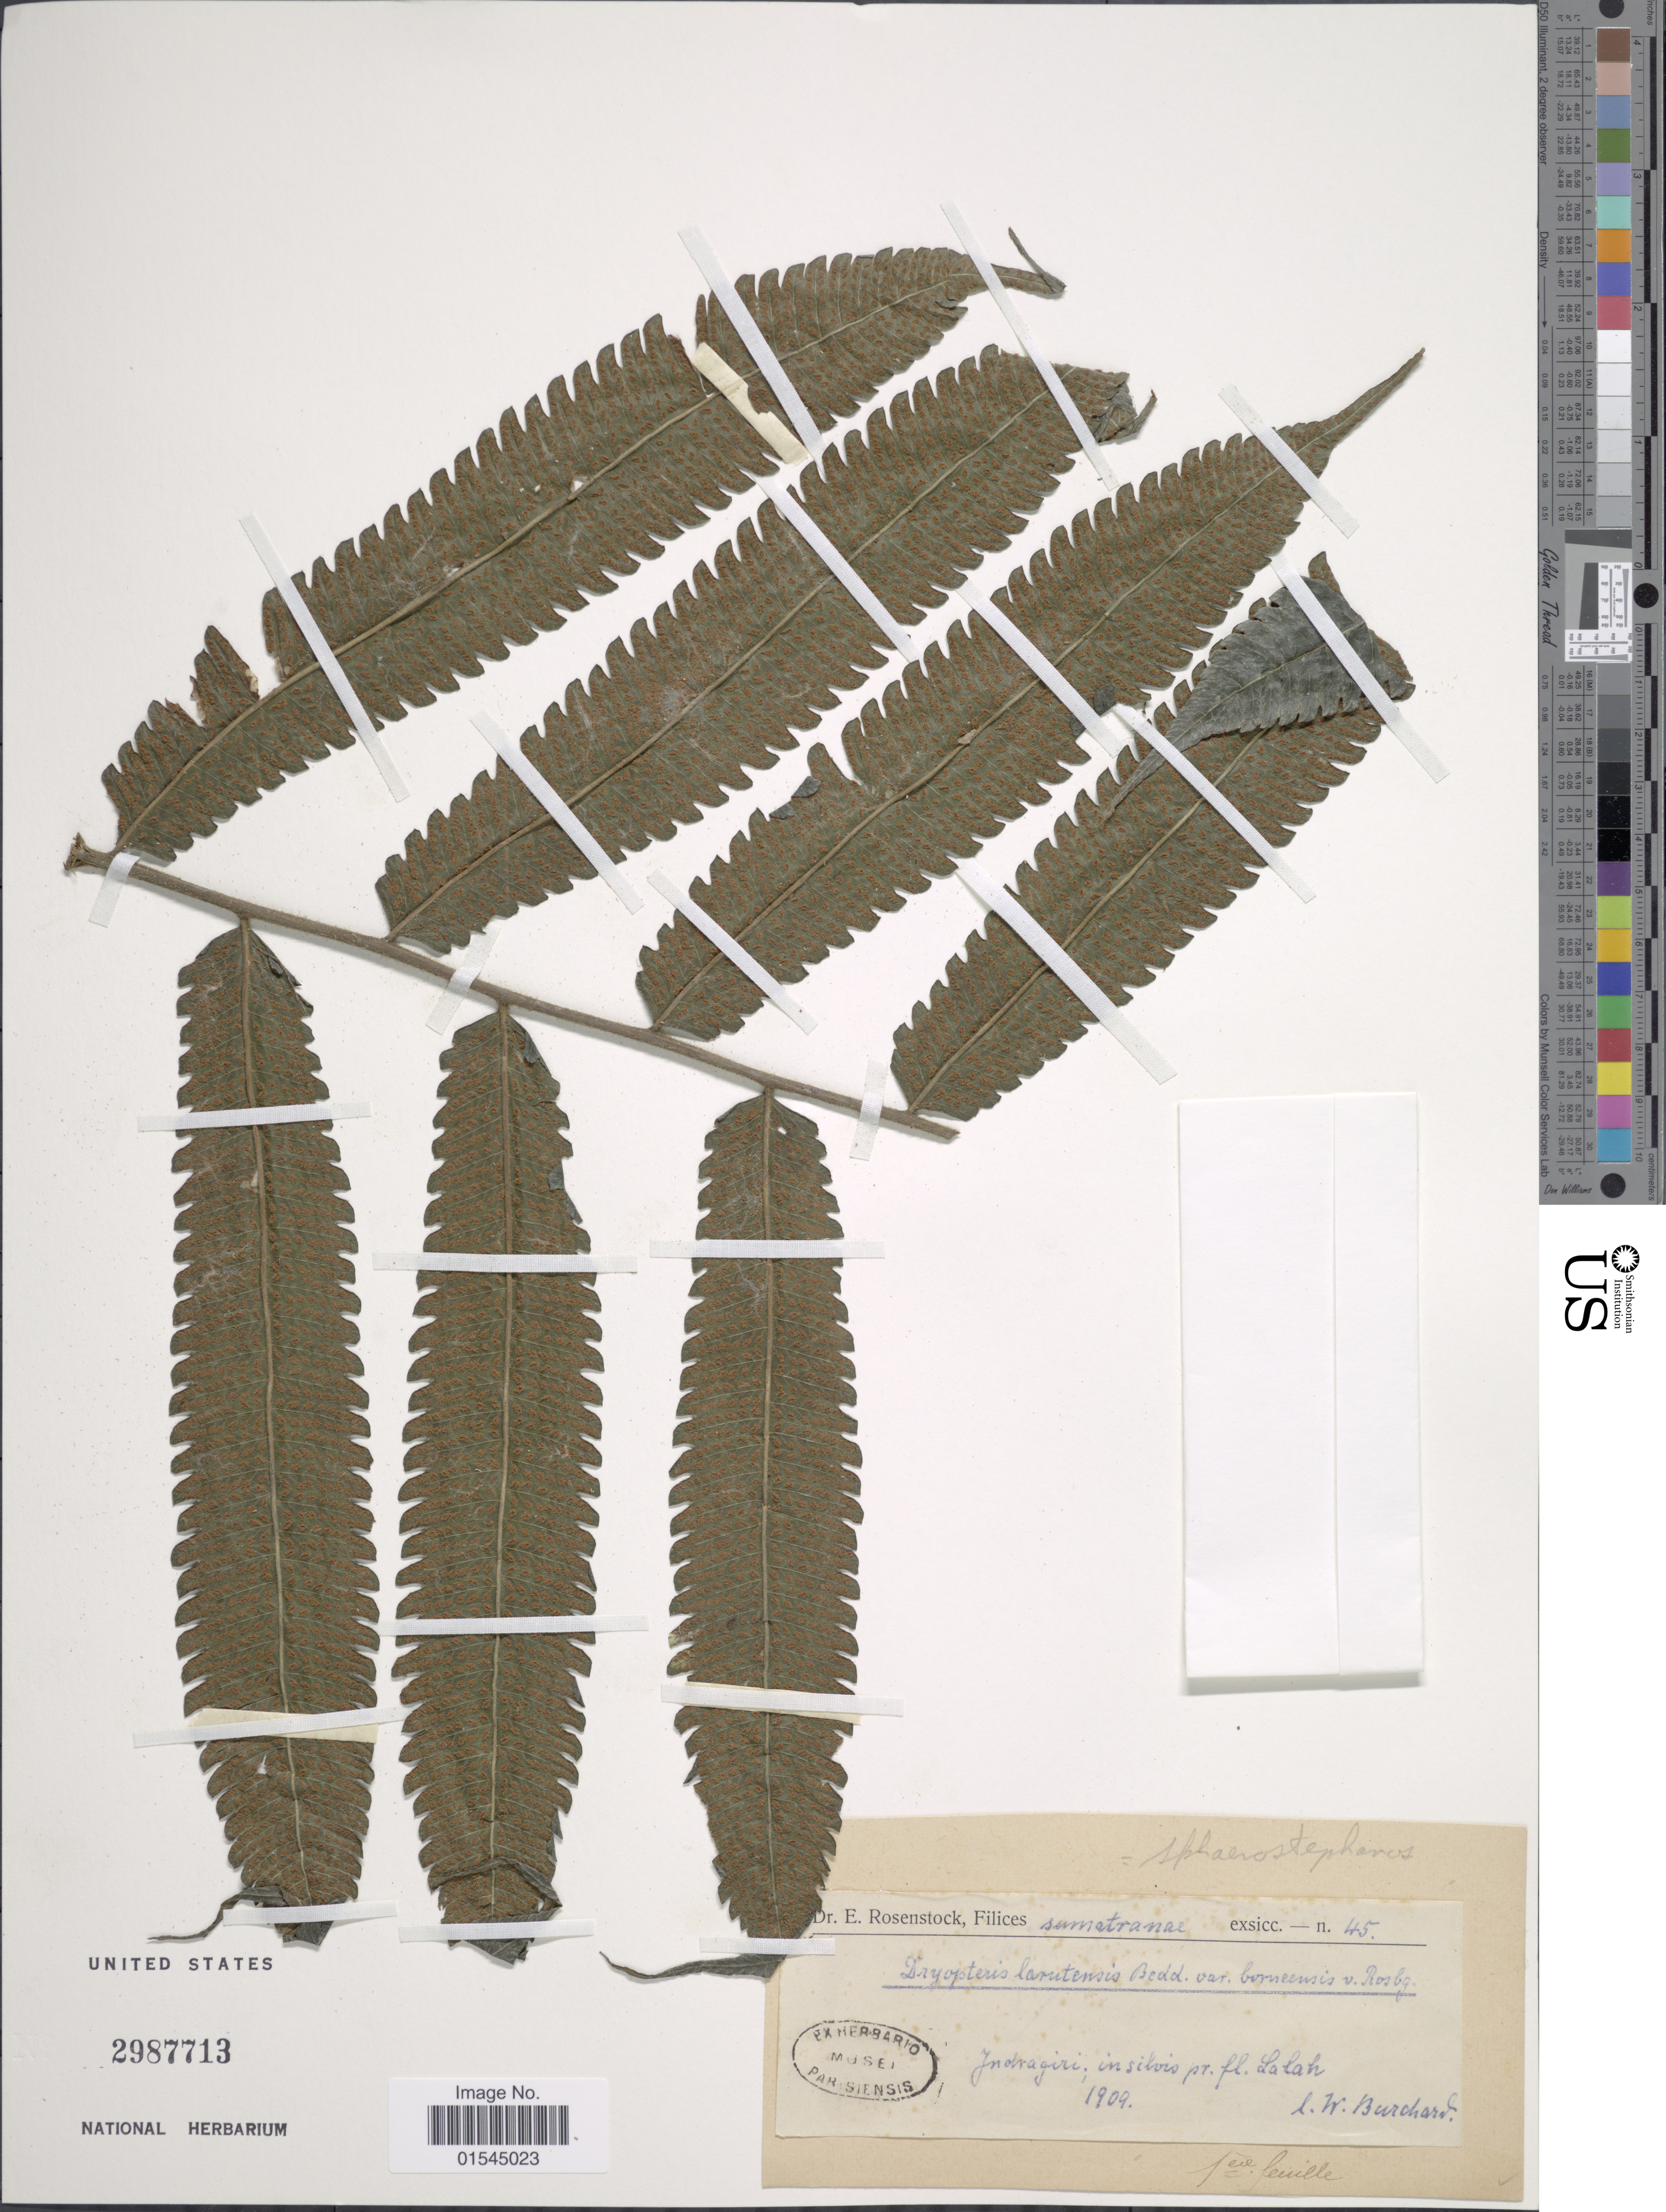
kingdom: Plantae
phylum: Tracheophyta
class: Polypodiopsida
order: Polypodiales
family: Thelypteridaceae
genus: Sphaerostephanos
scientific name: Sphaerostephanos larutensis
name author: (Bedd.) C. Chr.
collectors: L. Burcherd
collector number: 45*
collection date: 1909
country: Indonesia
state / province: Sumatra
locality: Filices Sumatranae. Indragiri, in slivis pr. fl. Salah.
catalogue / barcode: US 2987713